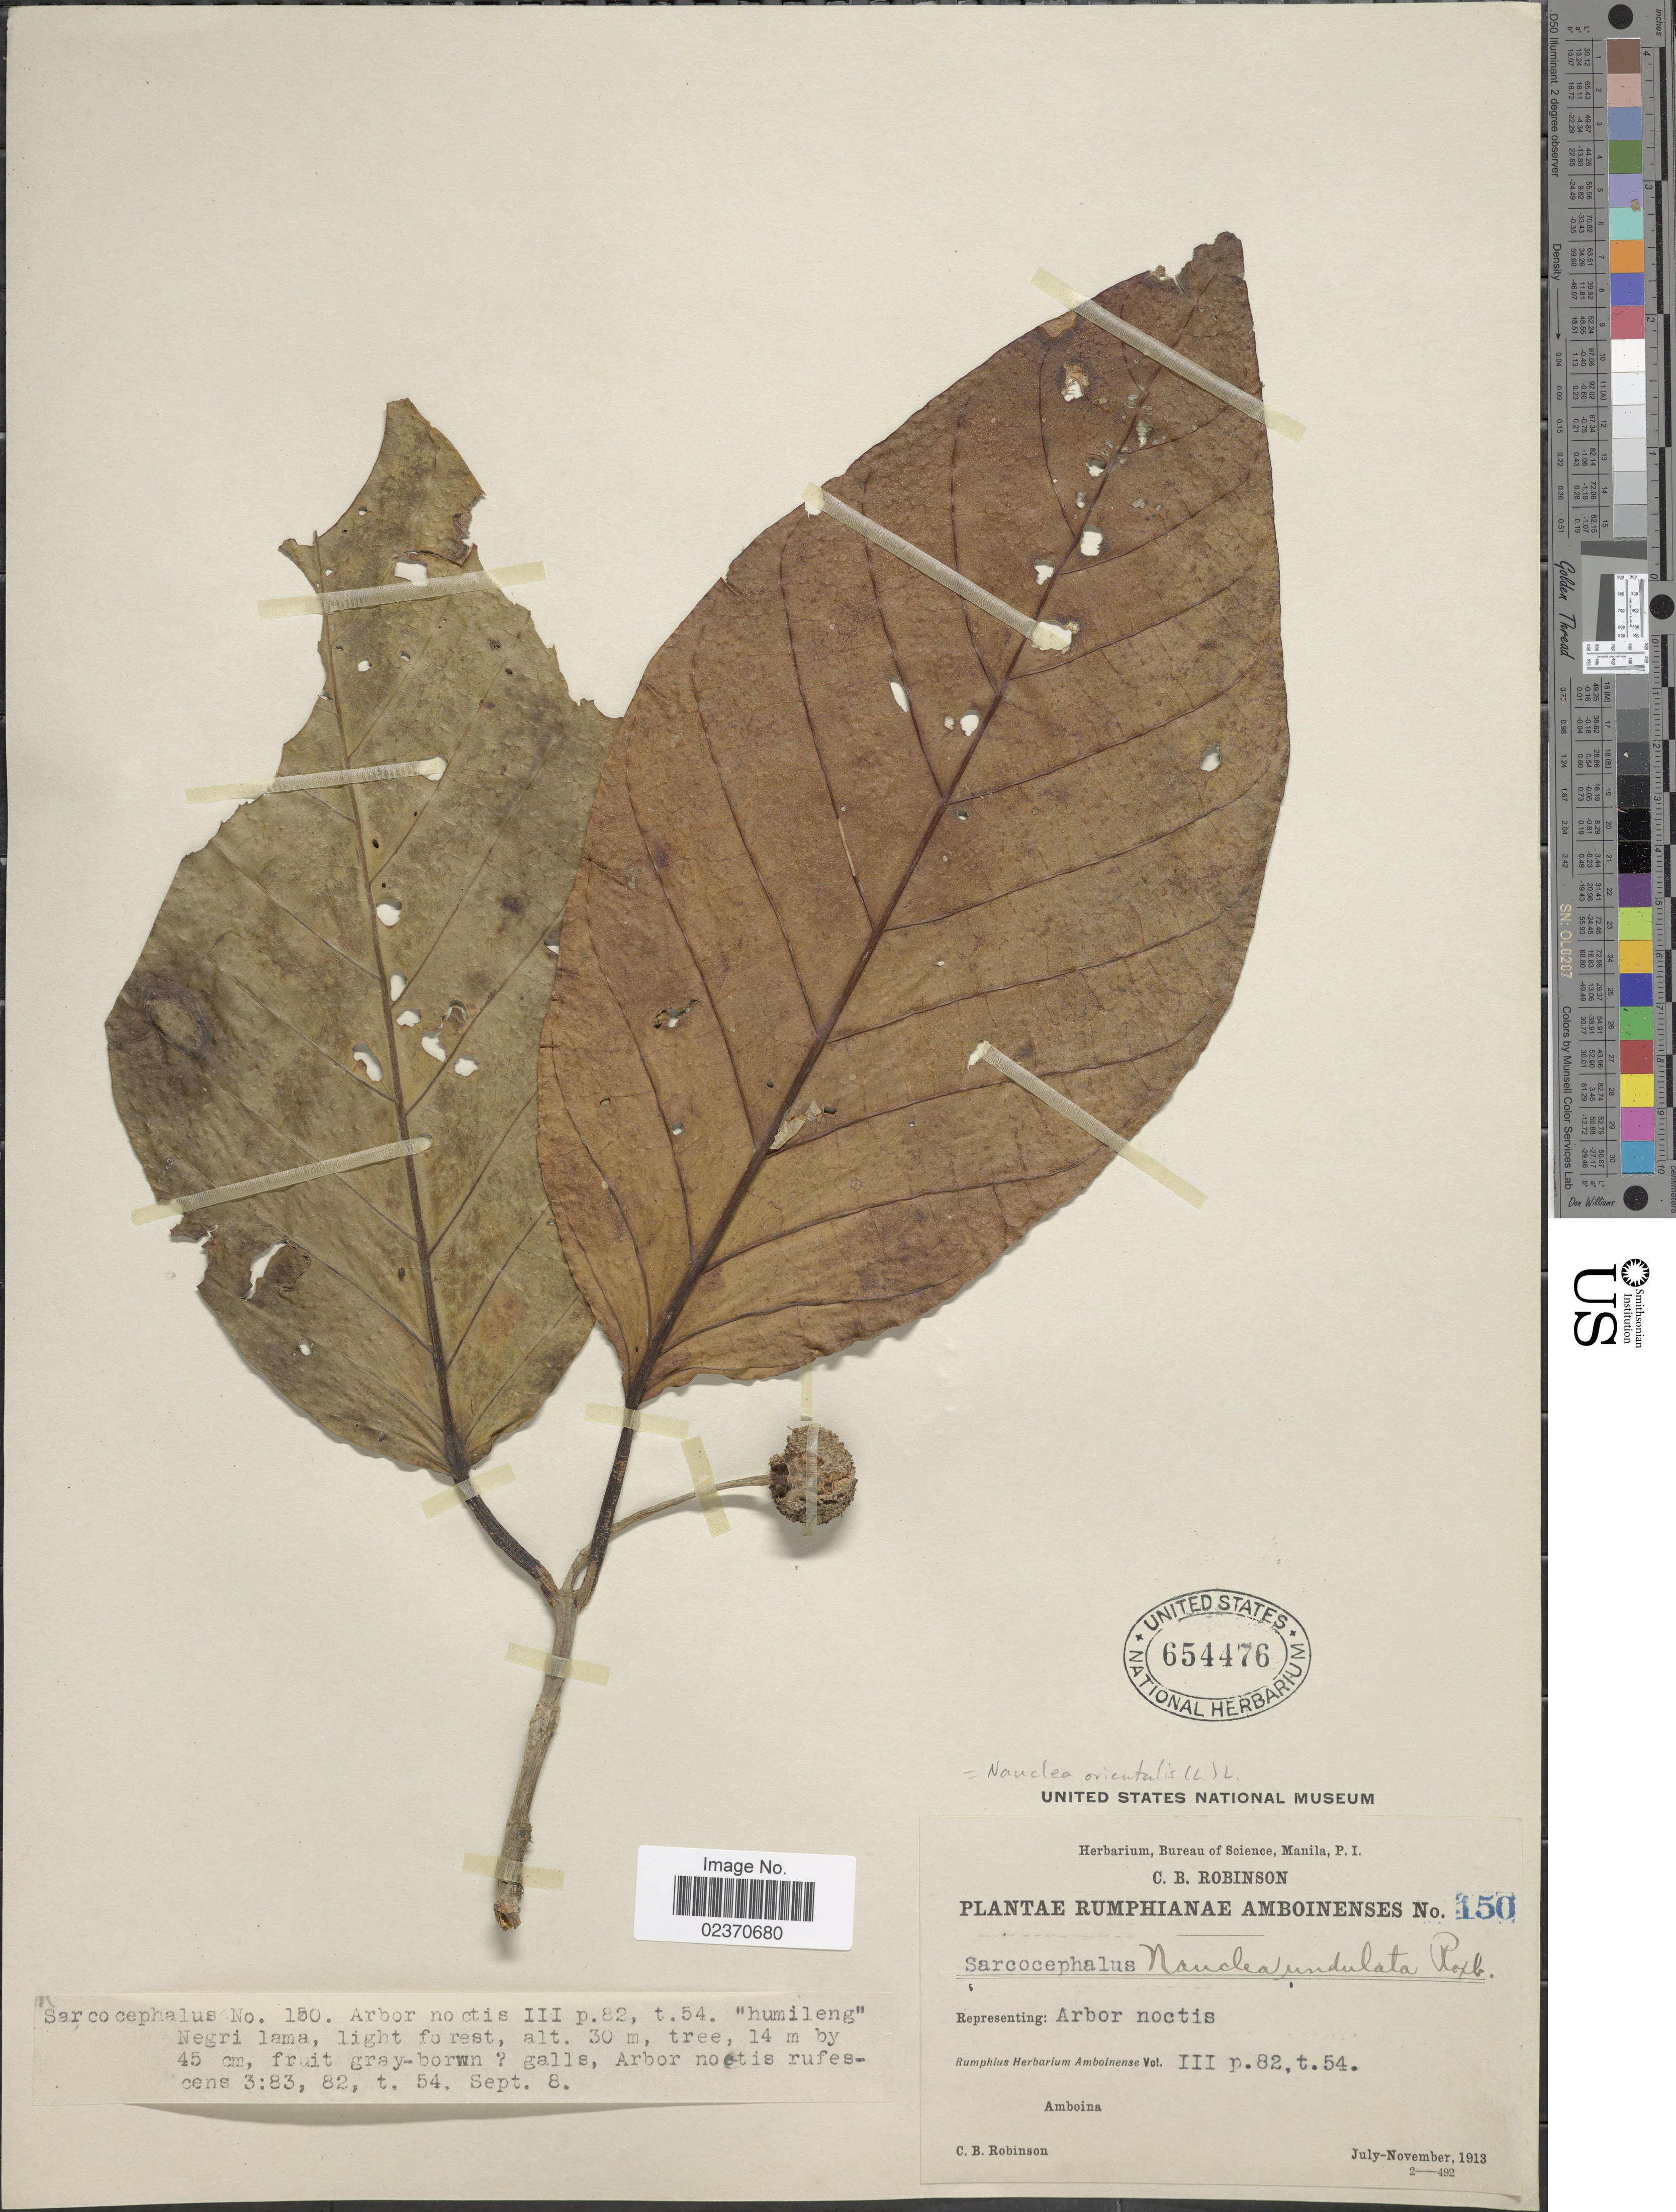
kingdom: Plantae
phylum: Tracheophyta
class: Magnoliopsida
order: Gentianales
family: Rubiaceae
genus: Nauclea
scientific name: Nauclea orientalis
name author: (L.) L.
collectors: C. Robinson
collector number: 150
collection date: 1913-07/1913-11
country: Indonesia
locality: Amboina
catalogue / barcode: US 654476